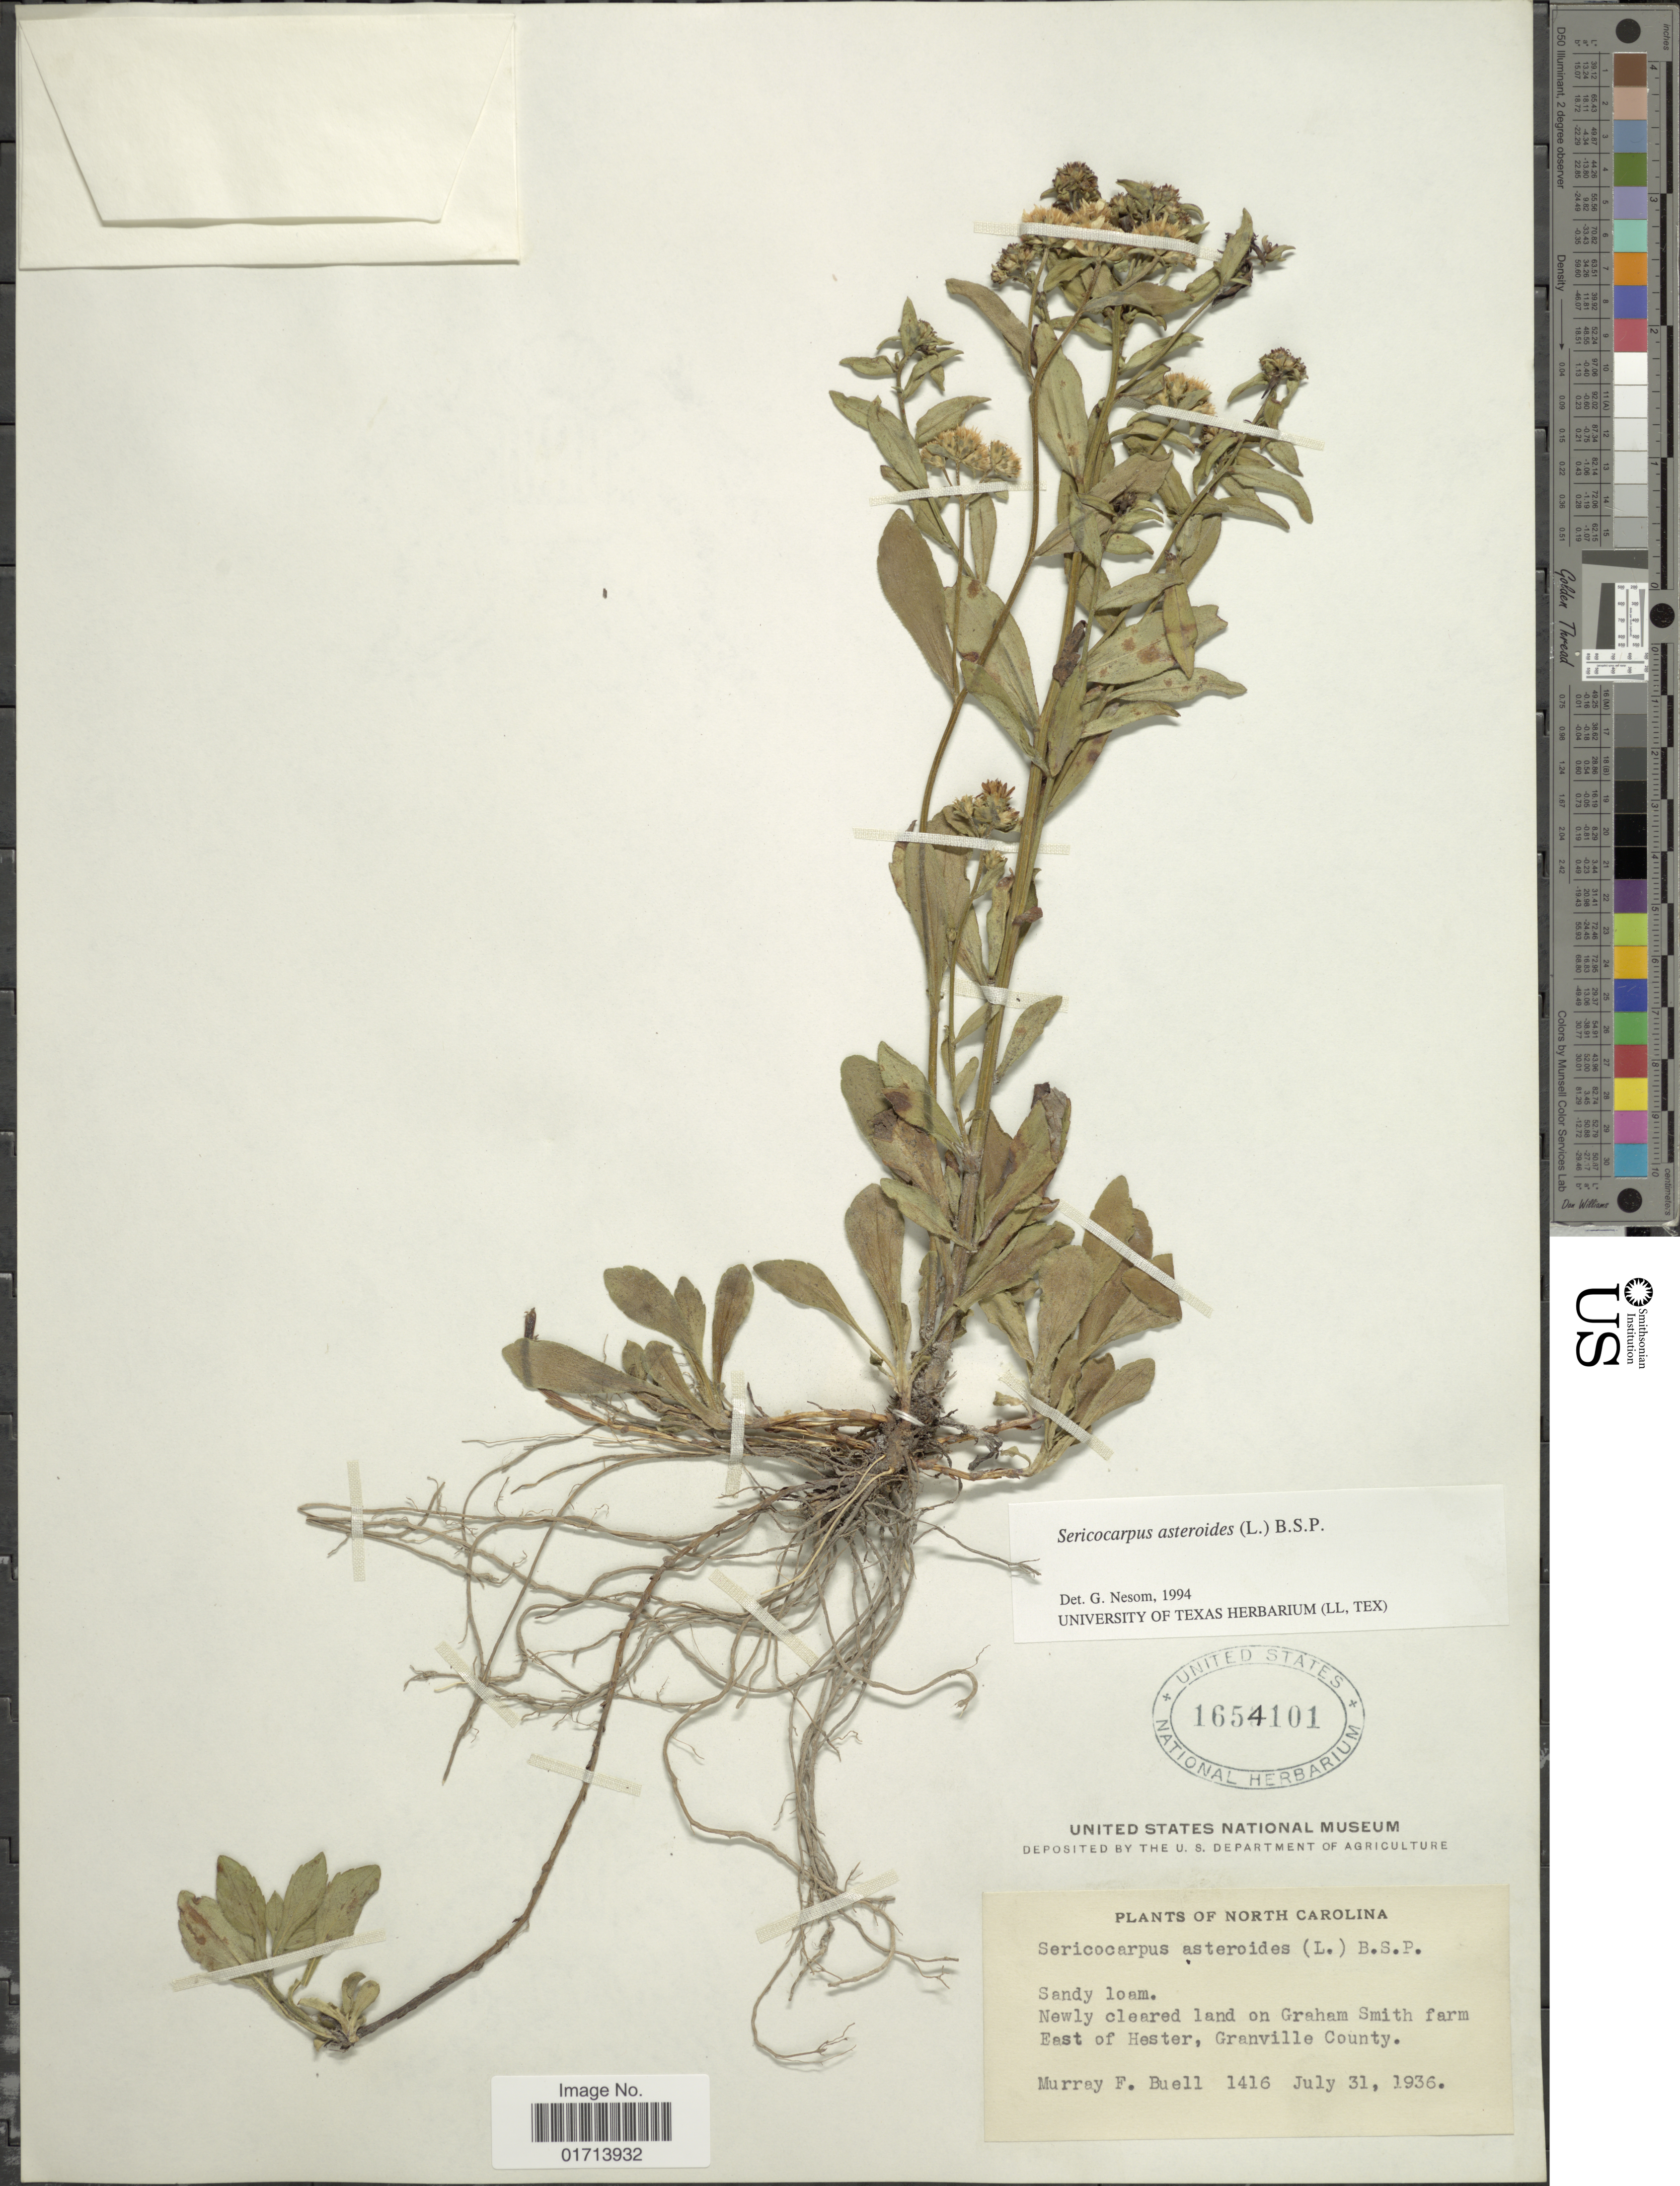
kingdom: Plantae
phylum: Tracheophyta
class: Magnoliopsida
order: Asterales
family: Asteraceae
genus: Sericocarpus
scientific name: Sericocarpus asteroides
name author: (L.) Britton, Stearns & Poggenb.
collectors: M. Buell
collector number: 1416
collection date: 1936-07-31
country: United States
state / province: North Carolina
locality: On Graham Smith Farm, East of Hester, Granville County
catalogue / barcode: US 1654101